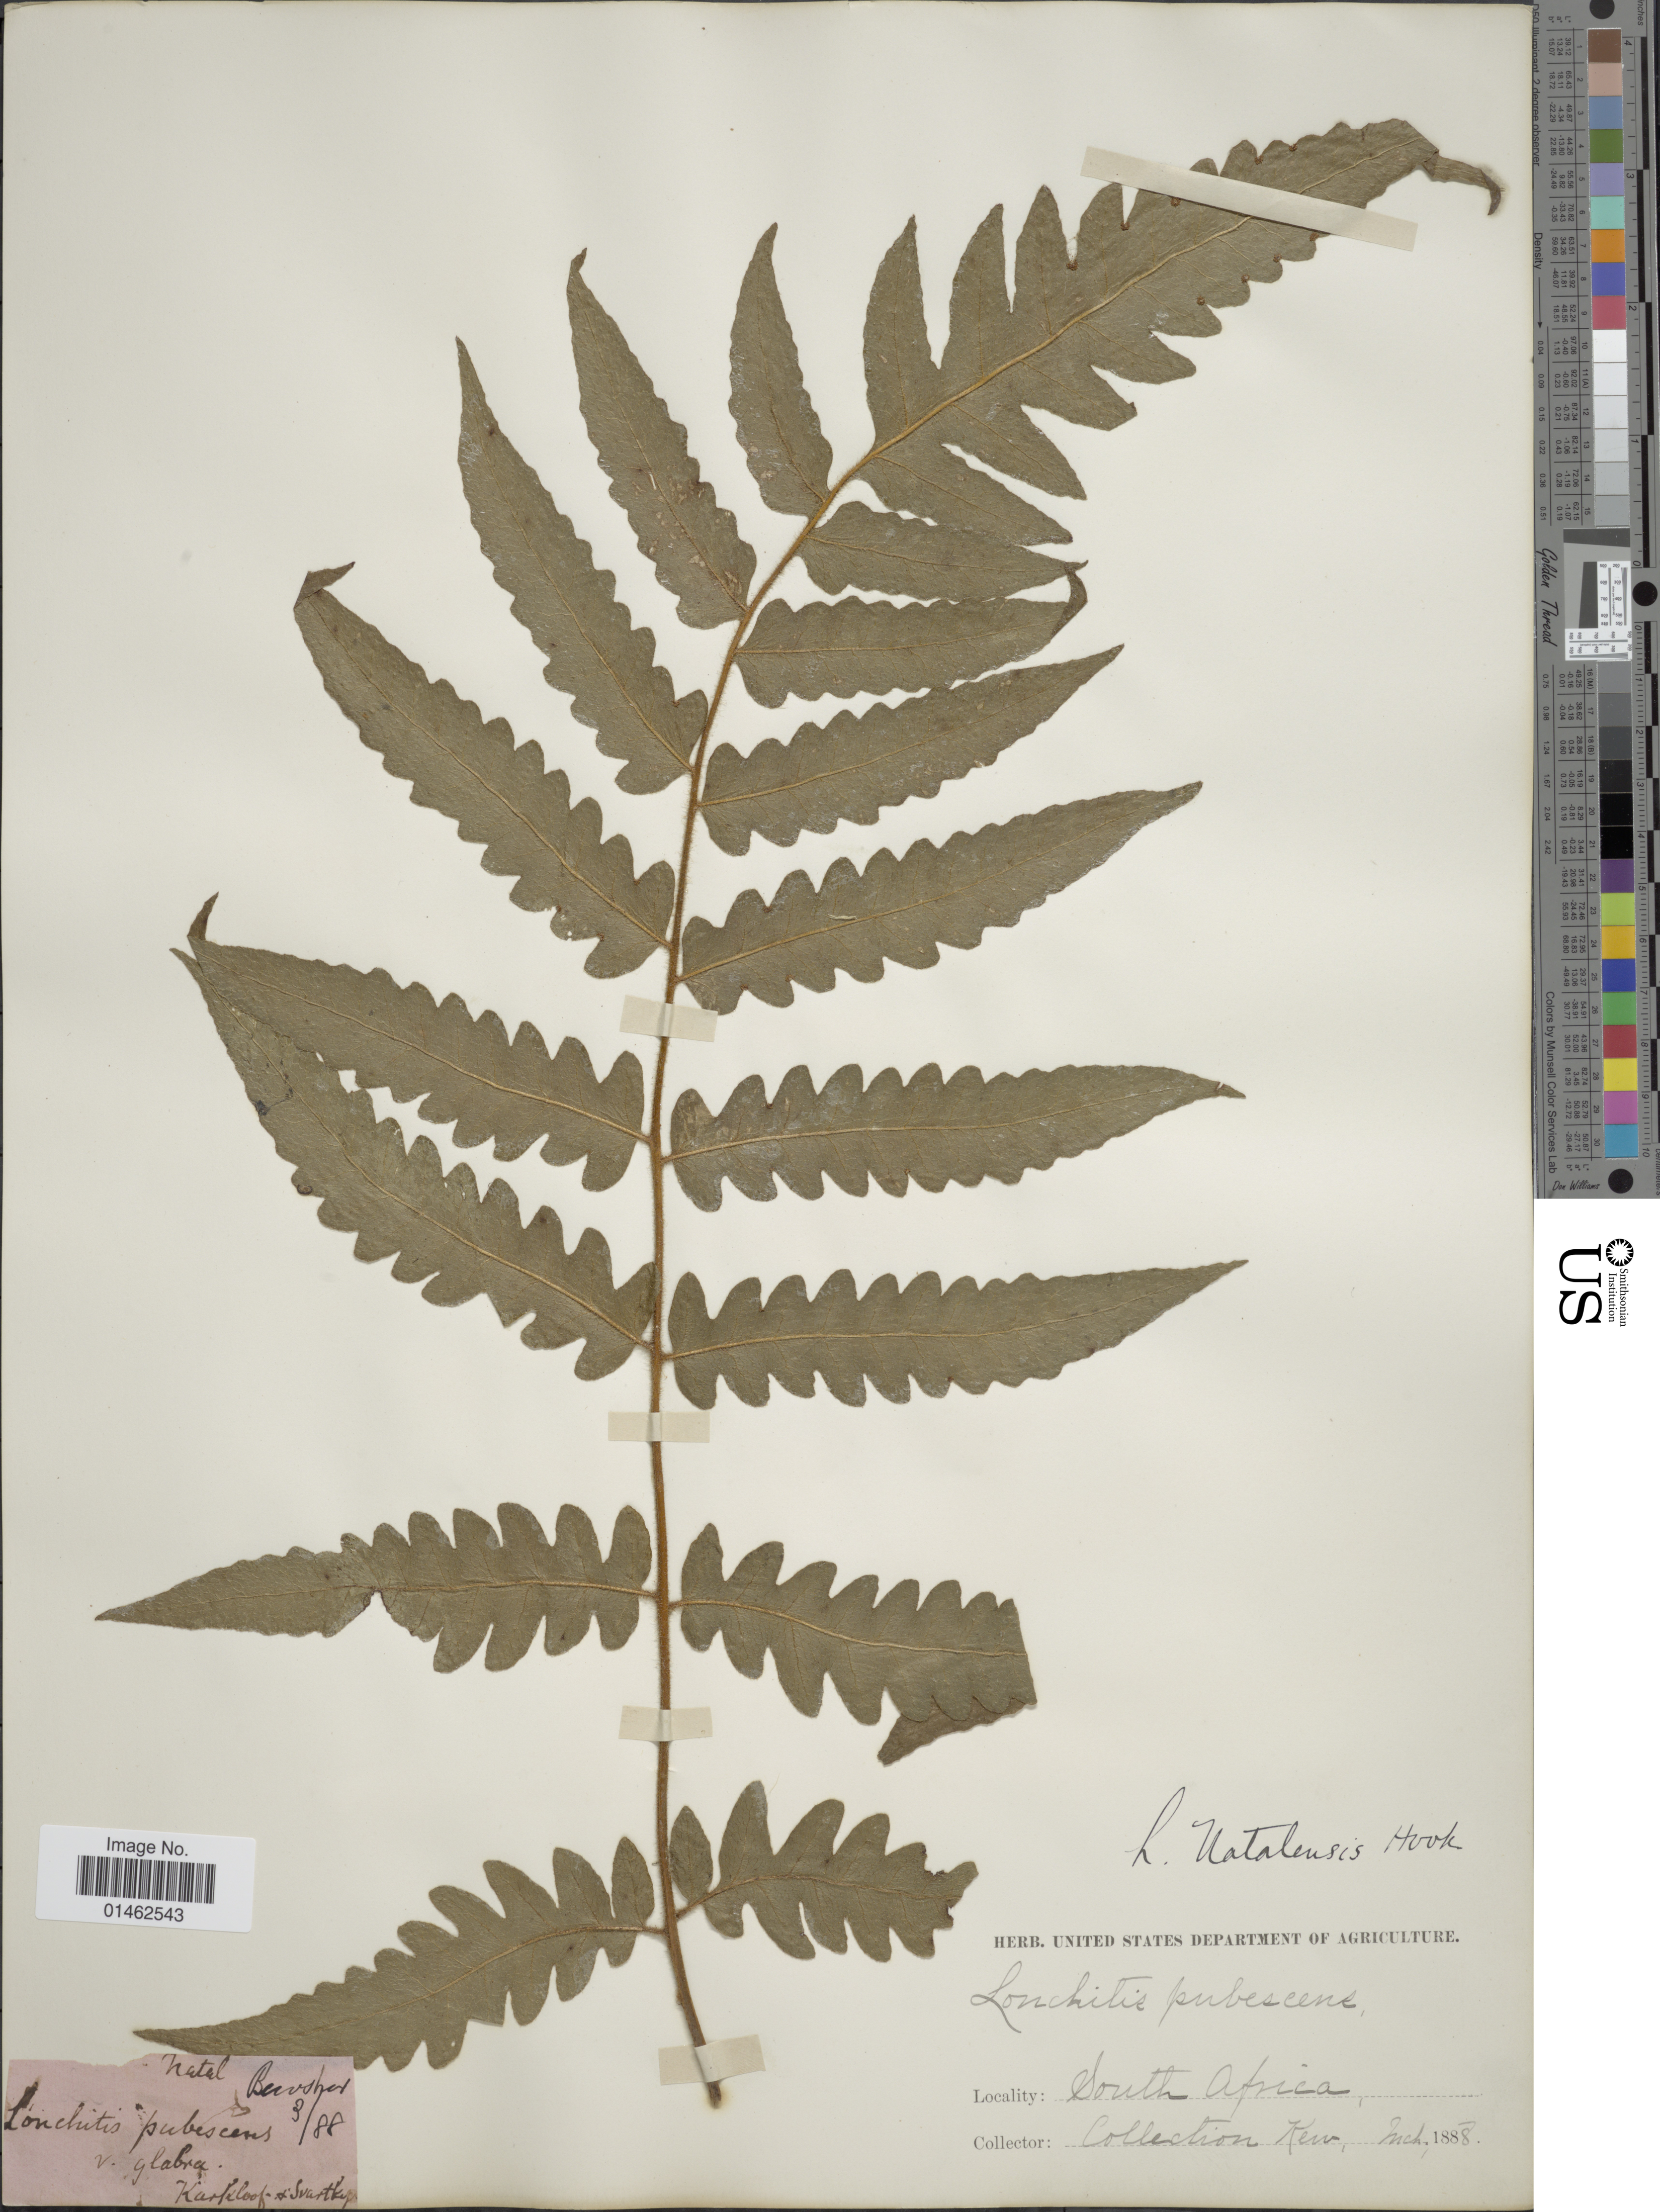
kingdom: Plantae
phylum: Tracheophyta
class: Polypodiopsida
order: Polypodiales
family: Dennstaedtiaceae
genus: Blotiella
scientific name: Blotiella natalensis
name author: (Hook.) R.M. Tryon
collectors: C. Bewsher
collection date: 1888-03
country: South Africa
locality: Natal. Karkloof & Svartkop